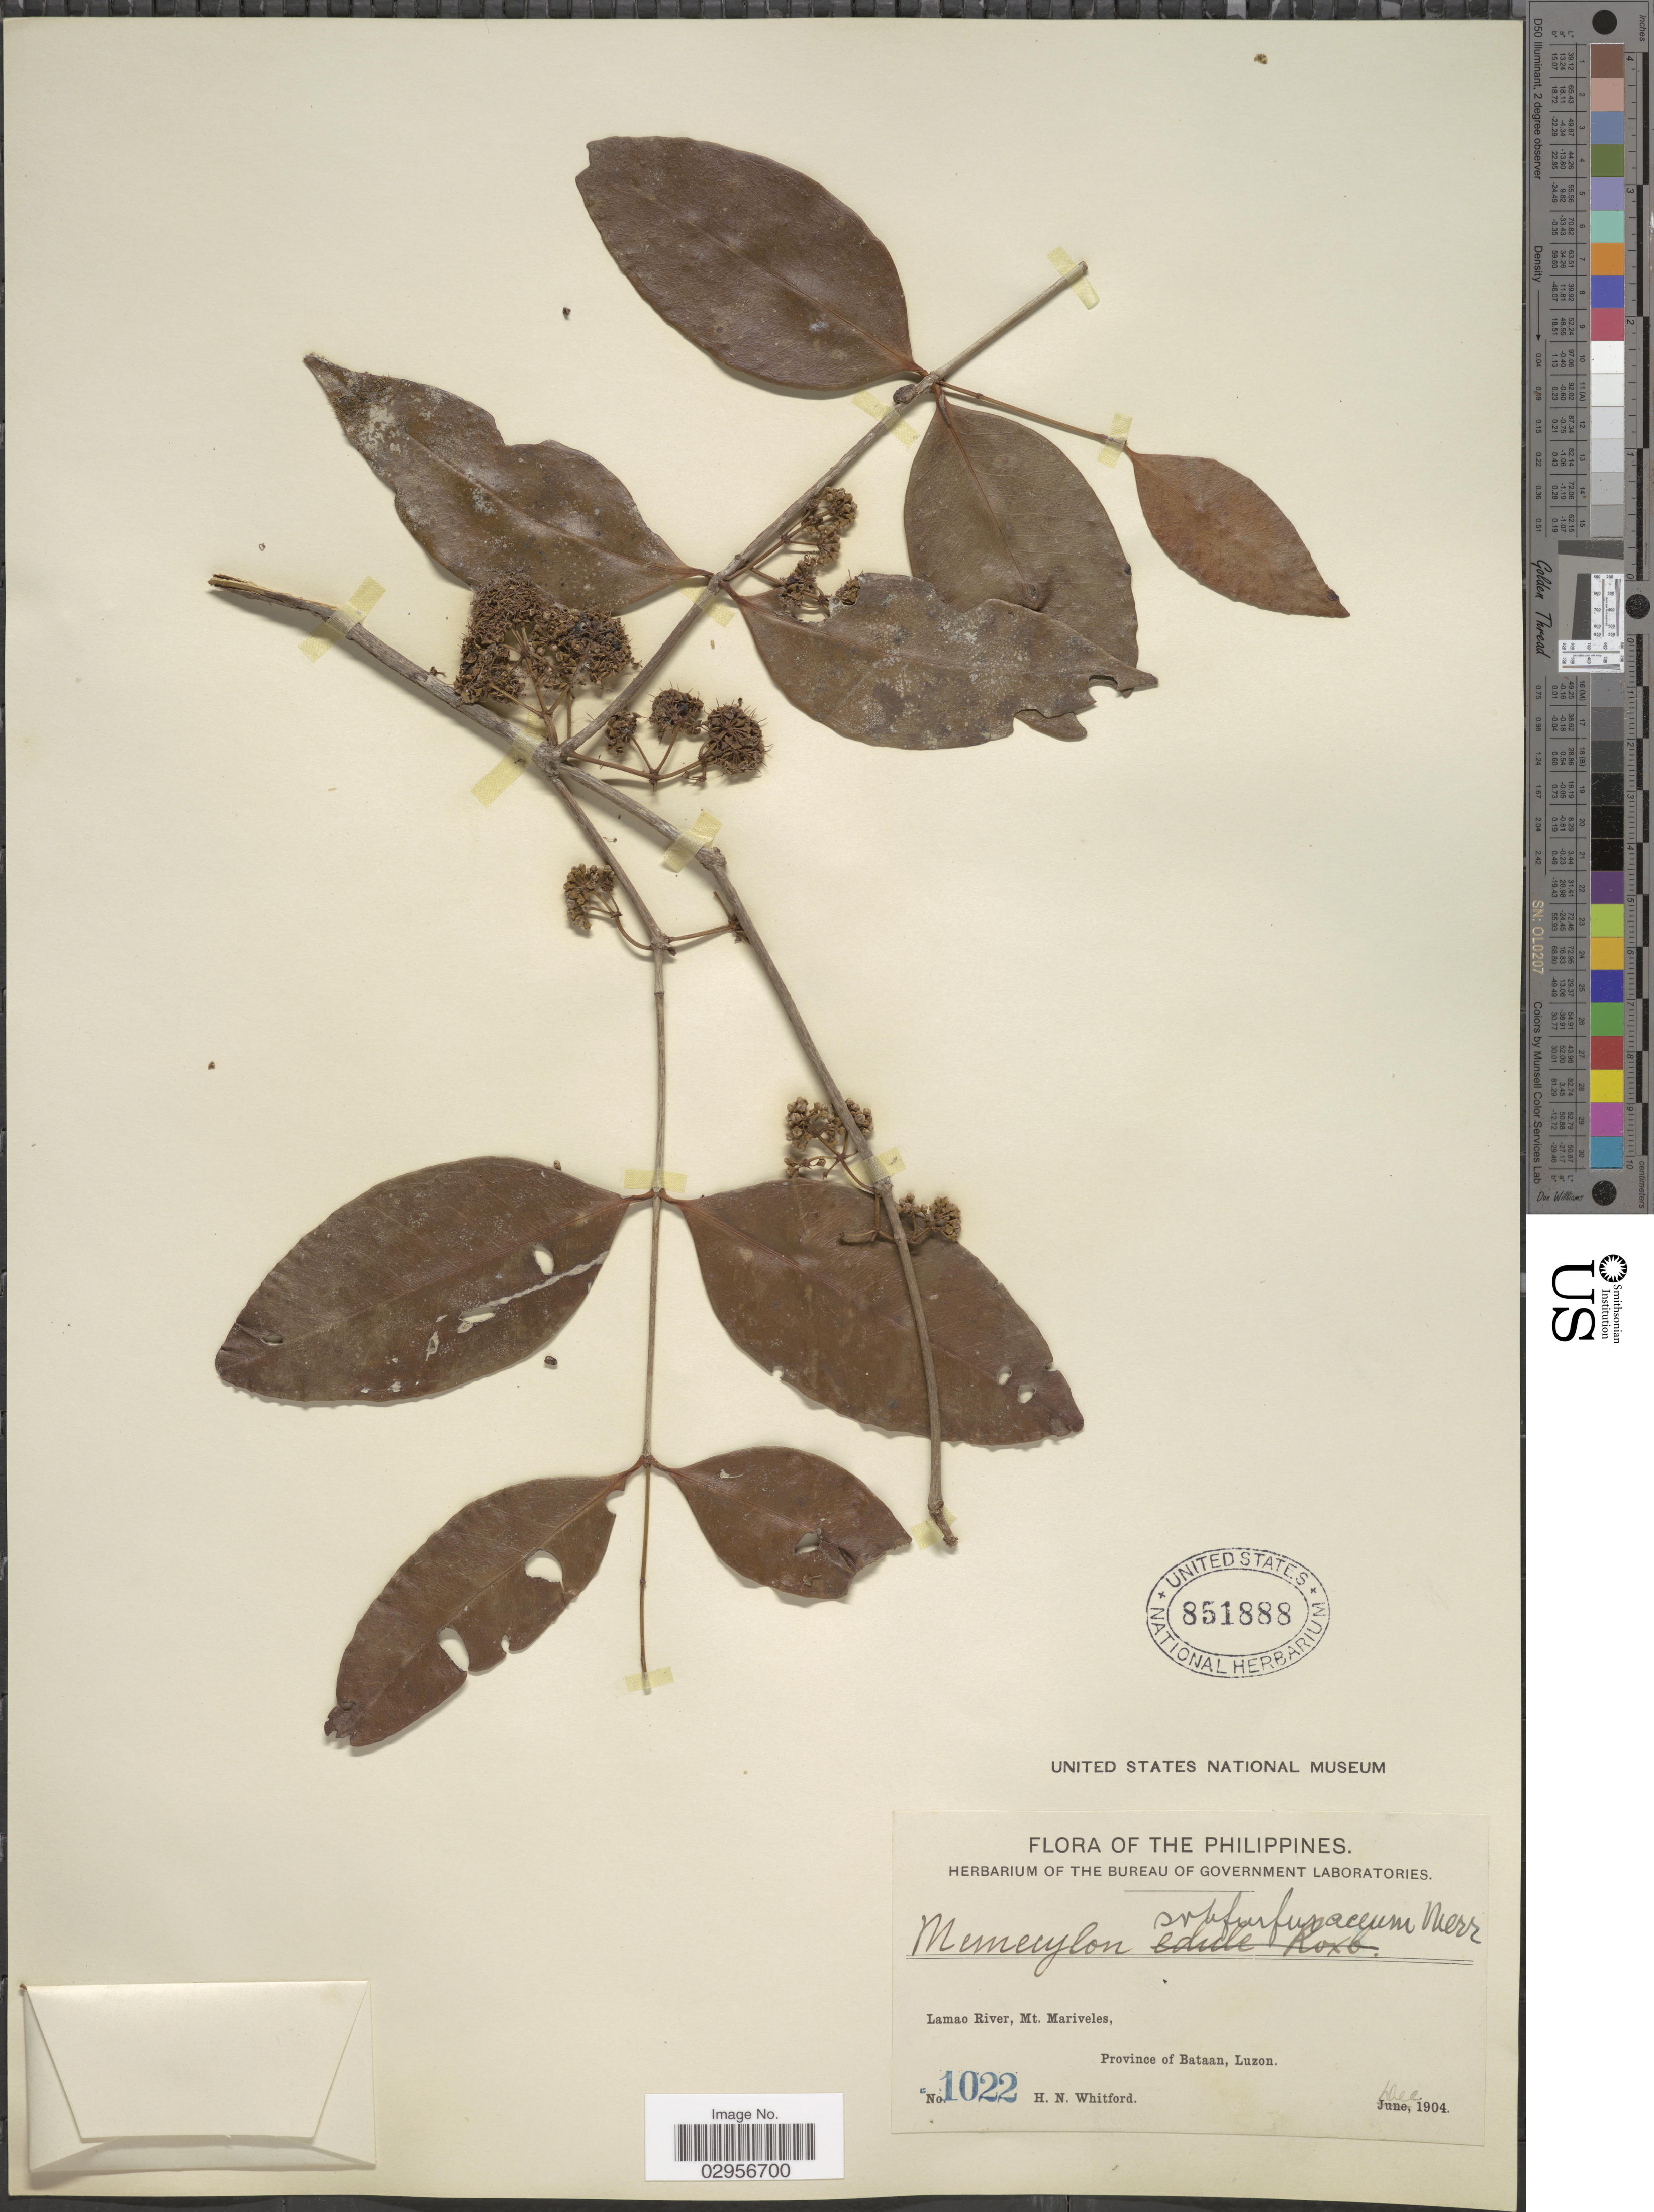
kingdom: Plantae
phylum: Tracheophyta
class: Magnoliopsida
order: Myrtales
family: Melastomataceae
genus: Memecylon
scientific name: Memecylon subfurfuraceum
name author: Merr.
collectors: H. N. Whitford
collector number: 1022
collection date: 1904-12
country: Philippines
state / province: Central Luzon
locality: Lamao River, Mt. Mariveles, Province of Bataan, Luzon.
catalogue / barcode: US 851888